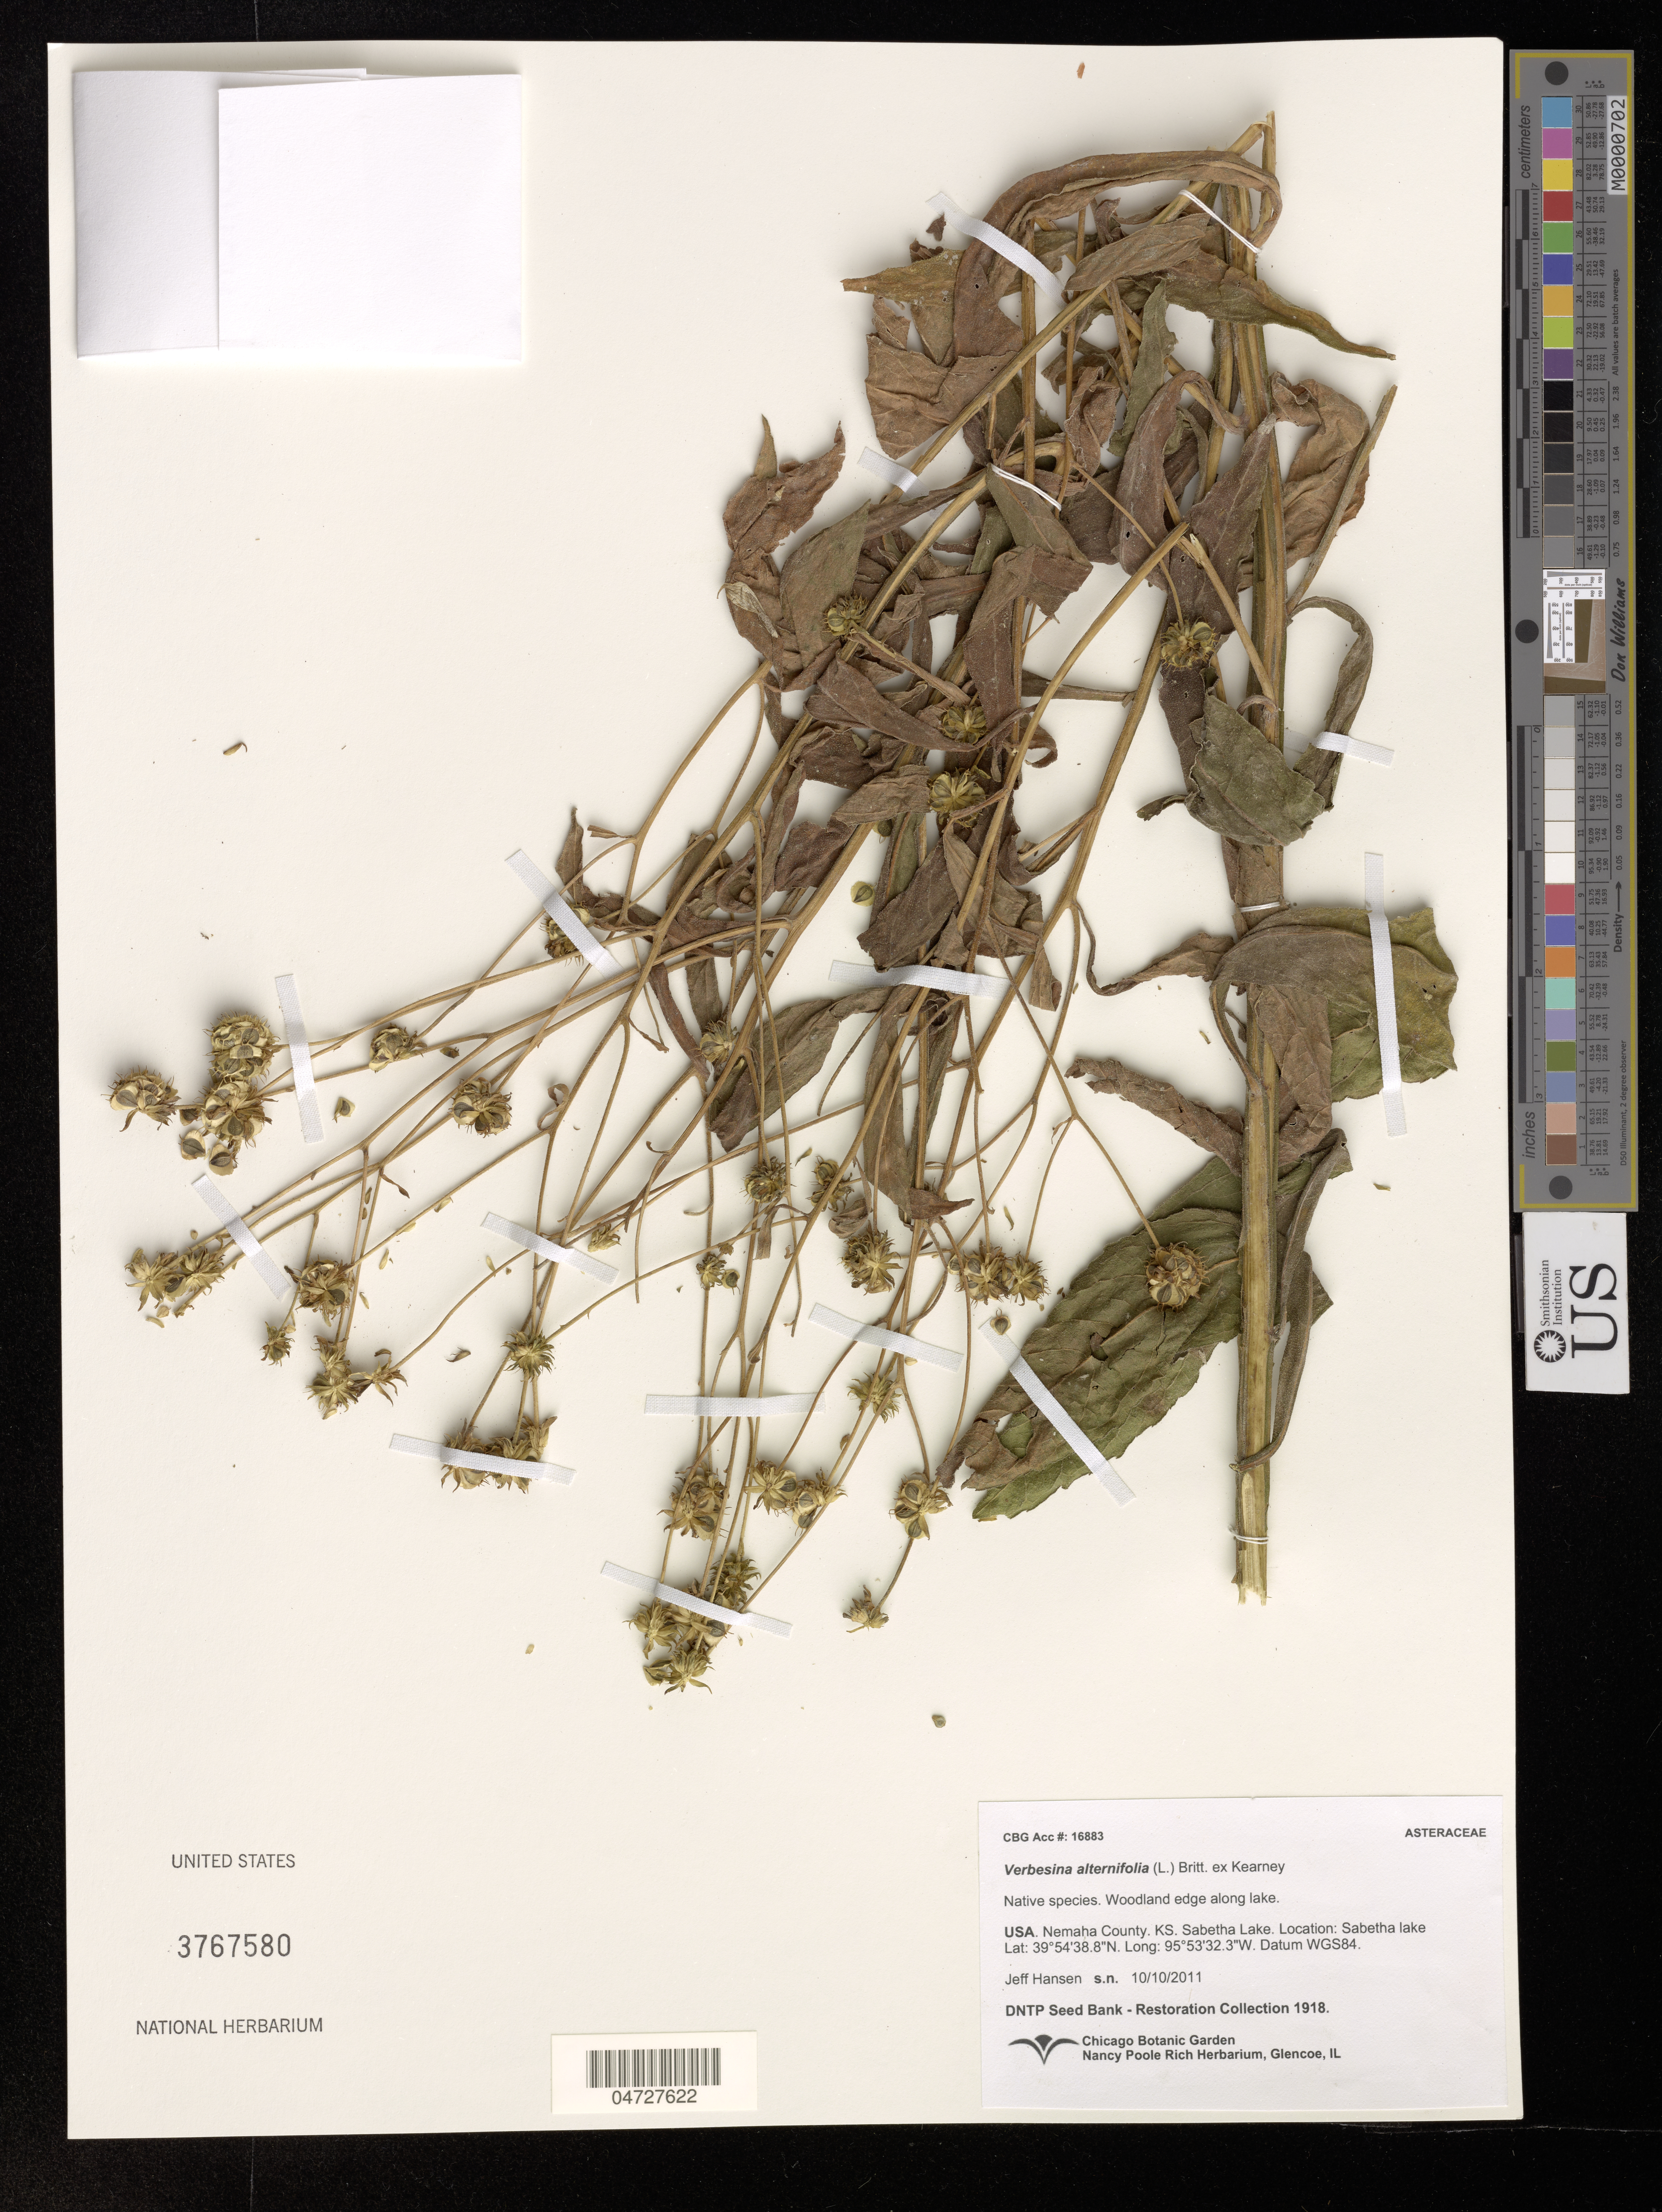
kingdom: Plantae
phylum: Tracheophyta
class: Magnoliopsida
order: Asterales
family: Asteraceae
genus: Verbesina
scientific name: Verbesina alternifolia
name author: (L.) Britton ex Kearney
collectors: J. Hansen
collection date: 2011-10-10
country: United States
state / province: Kansas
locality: Nemaha County. Sabetha lake.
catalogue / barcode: US 3767580